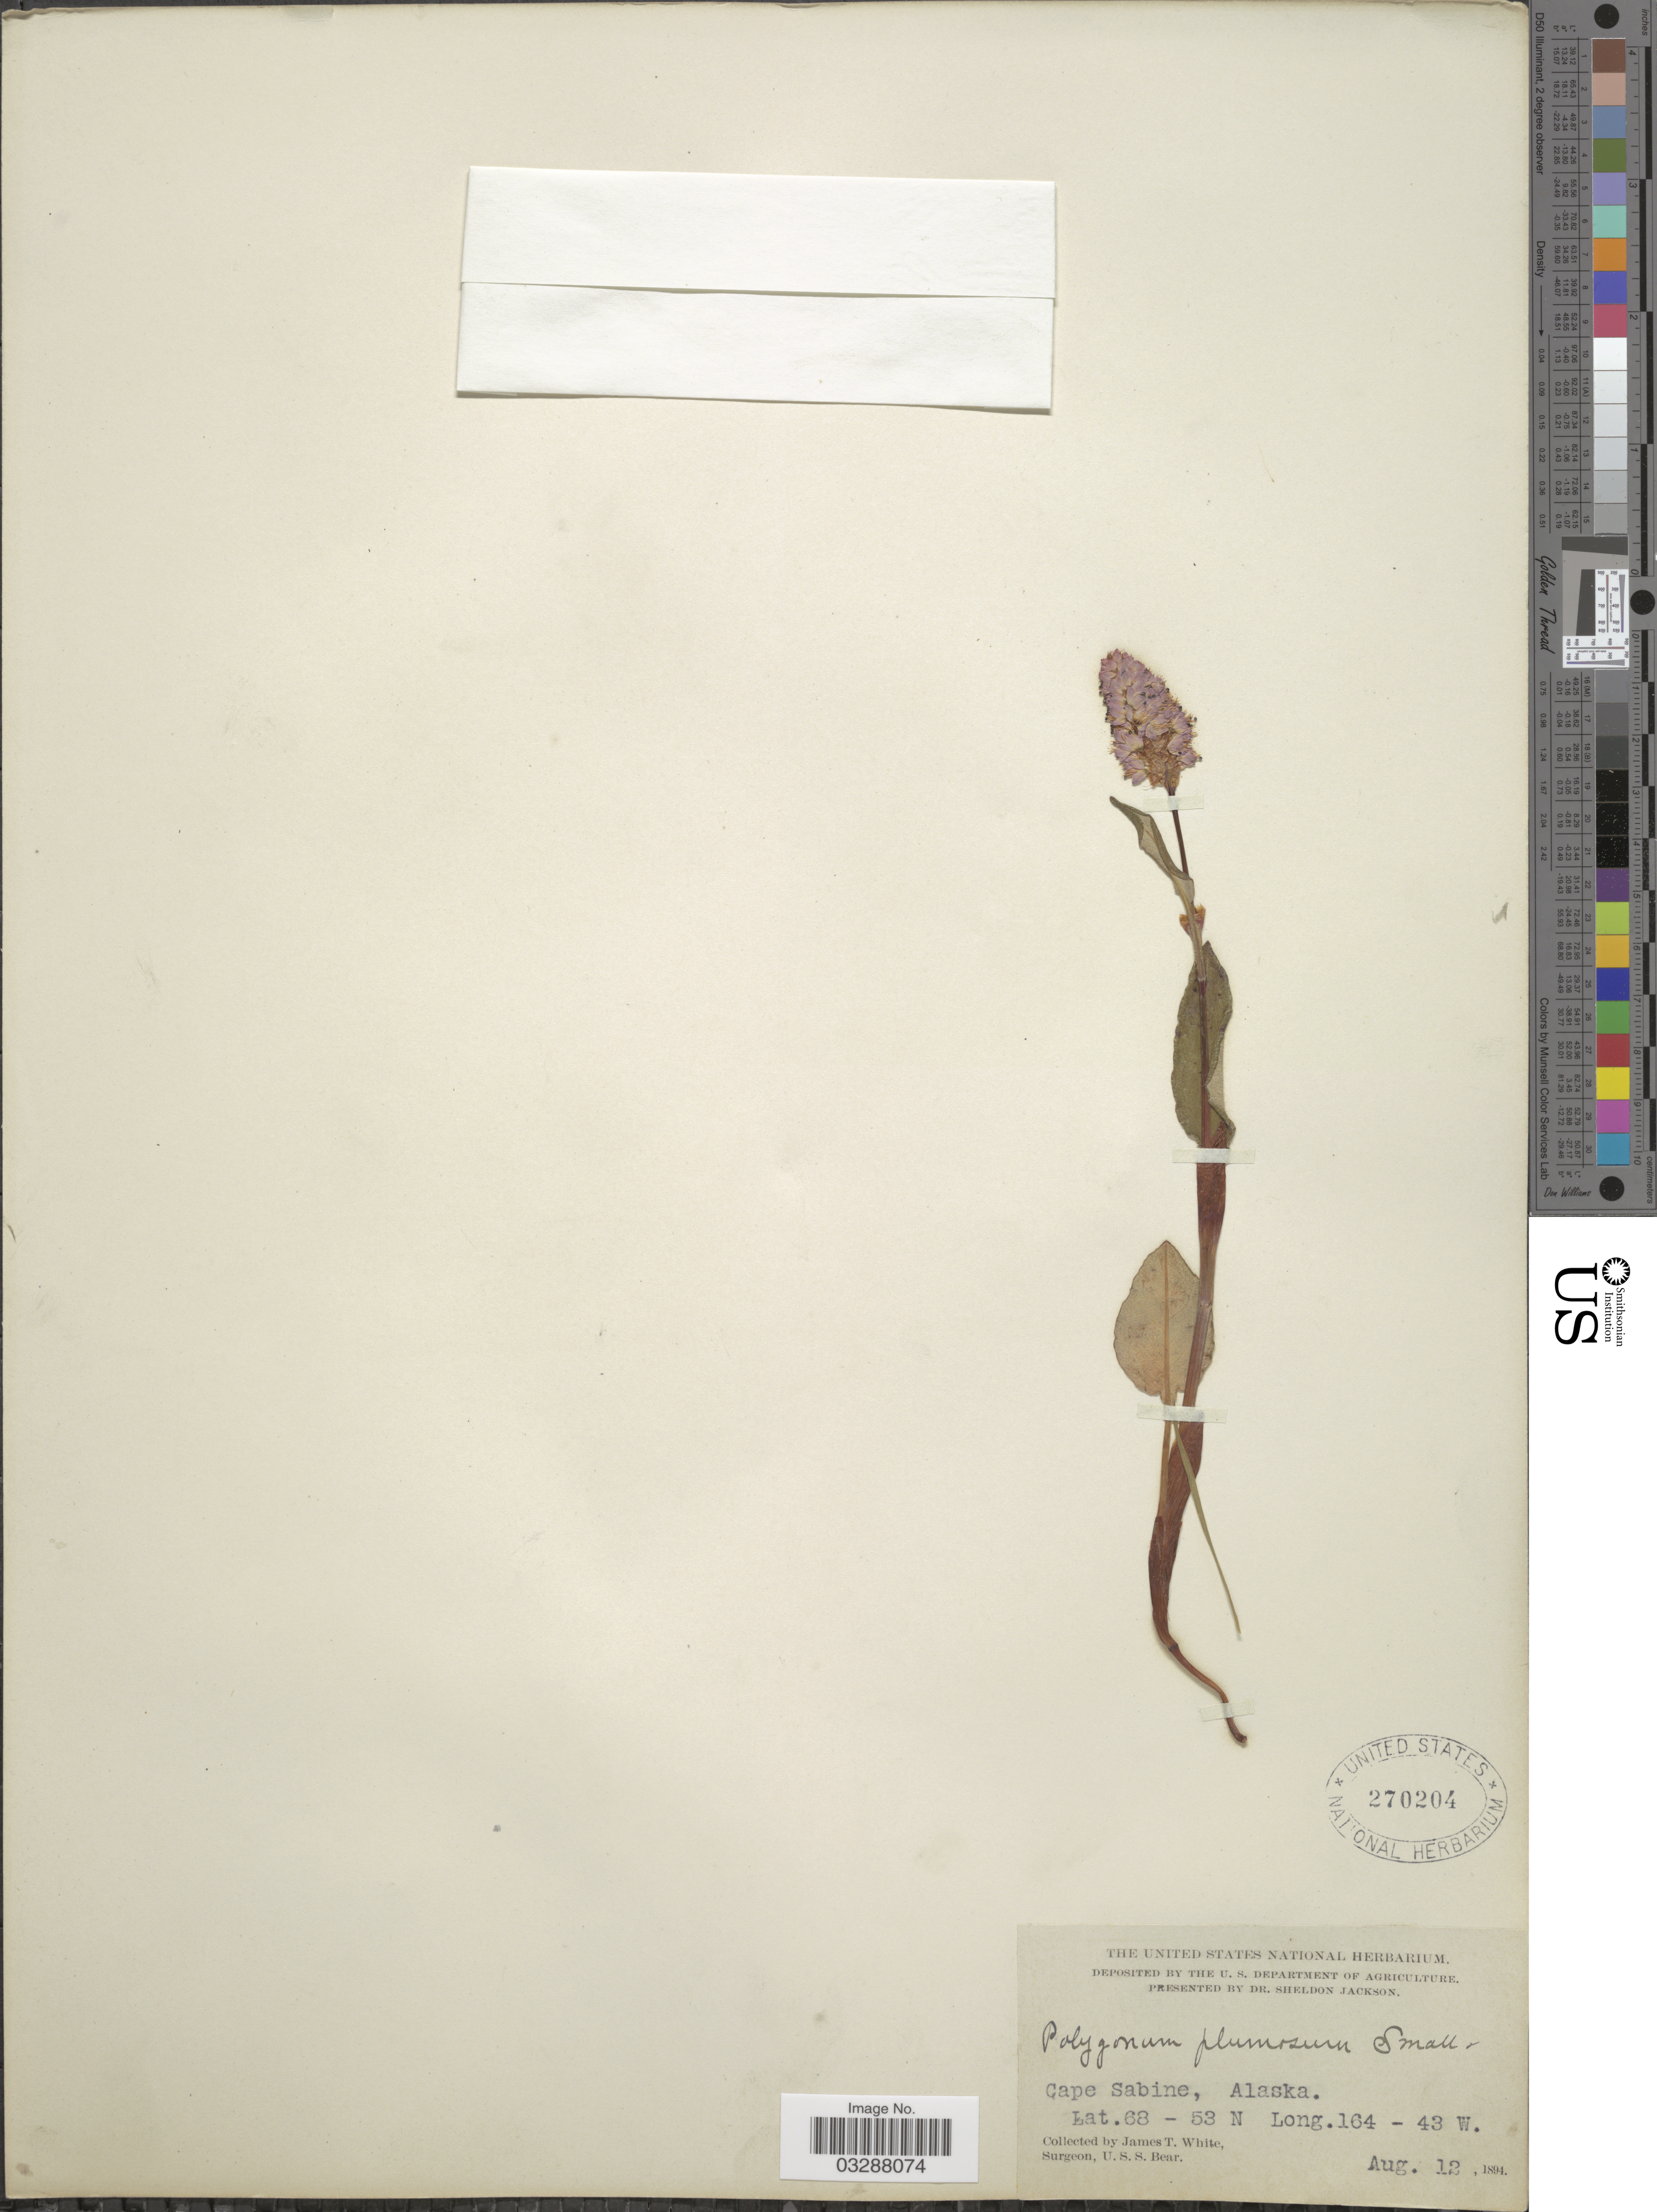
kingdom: Plantae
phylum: Tracheophyta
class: Magnoliopsida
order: Caryophyllales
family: Polygonaceae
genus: Bistorta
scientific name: Bistorta plumosa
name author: (Small) Greene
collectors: J. T. White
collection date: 1894-08-12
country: United States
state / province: Alaska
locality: Cape Sabine.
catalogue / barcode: US 270204